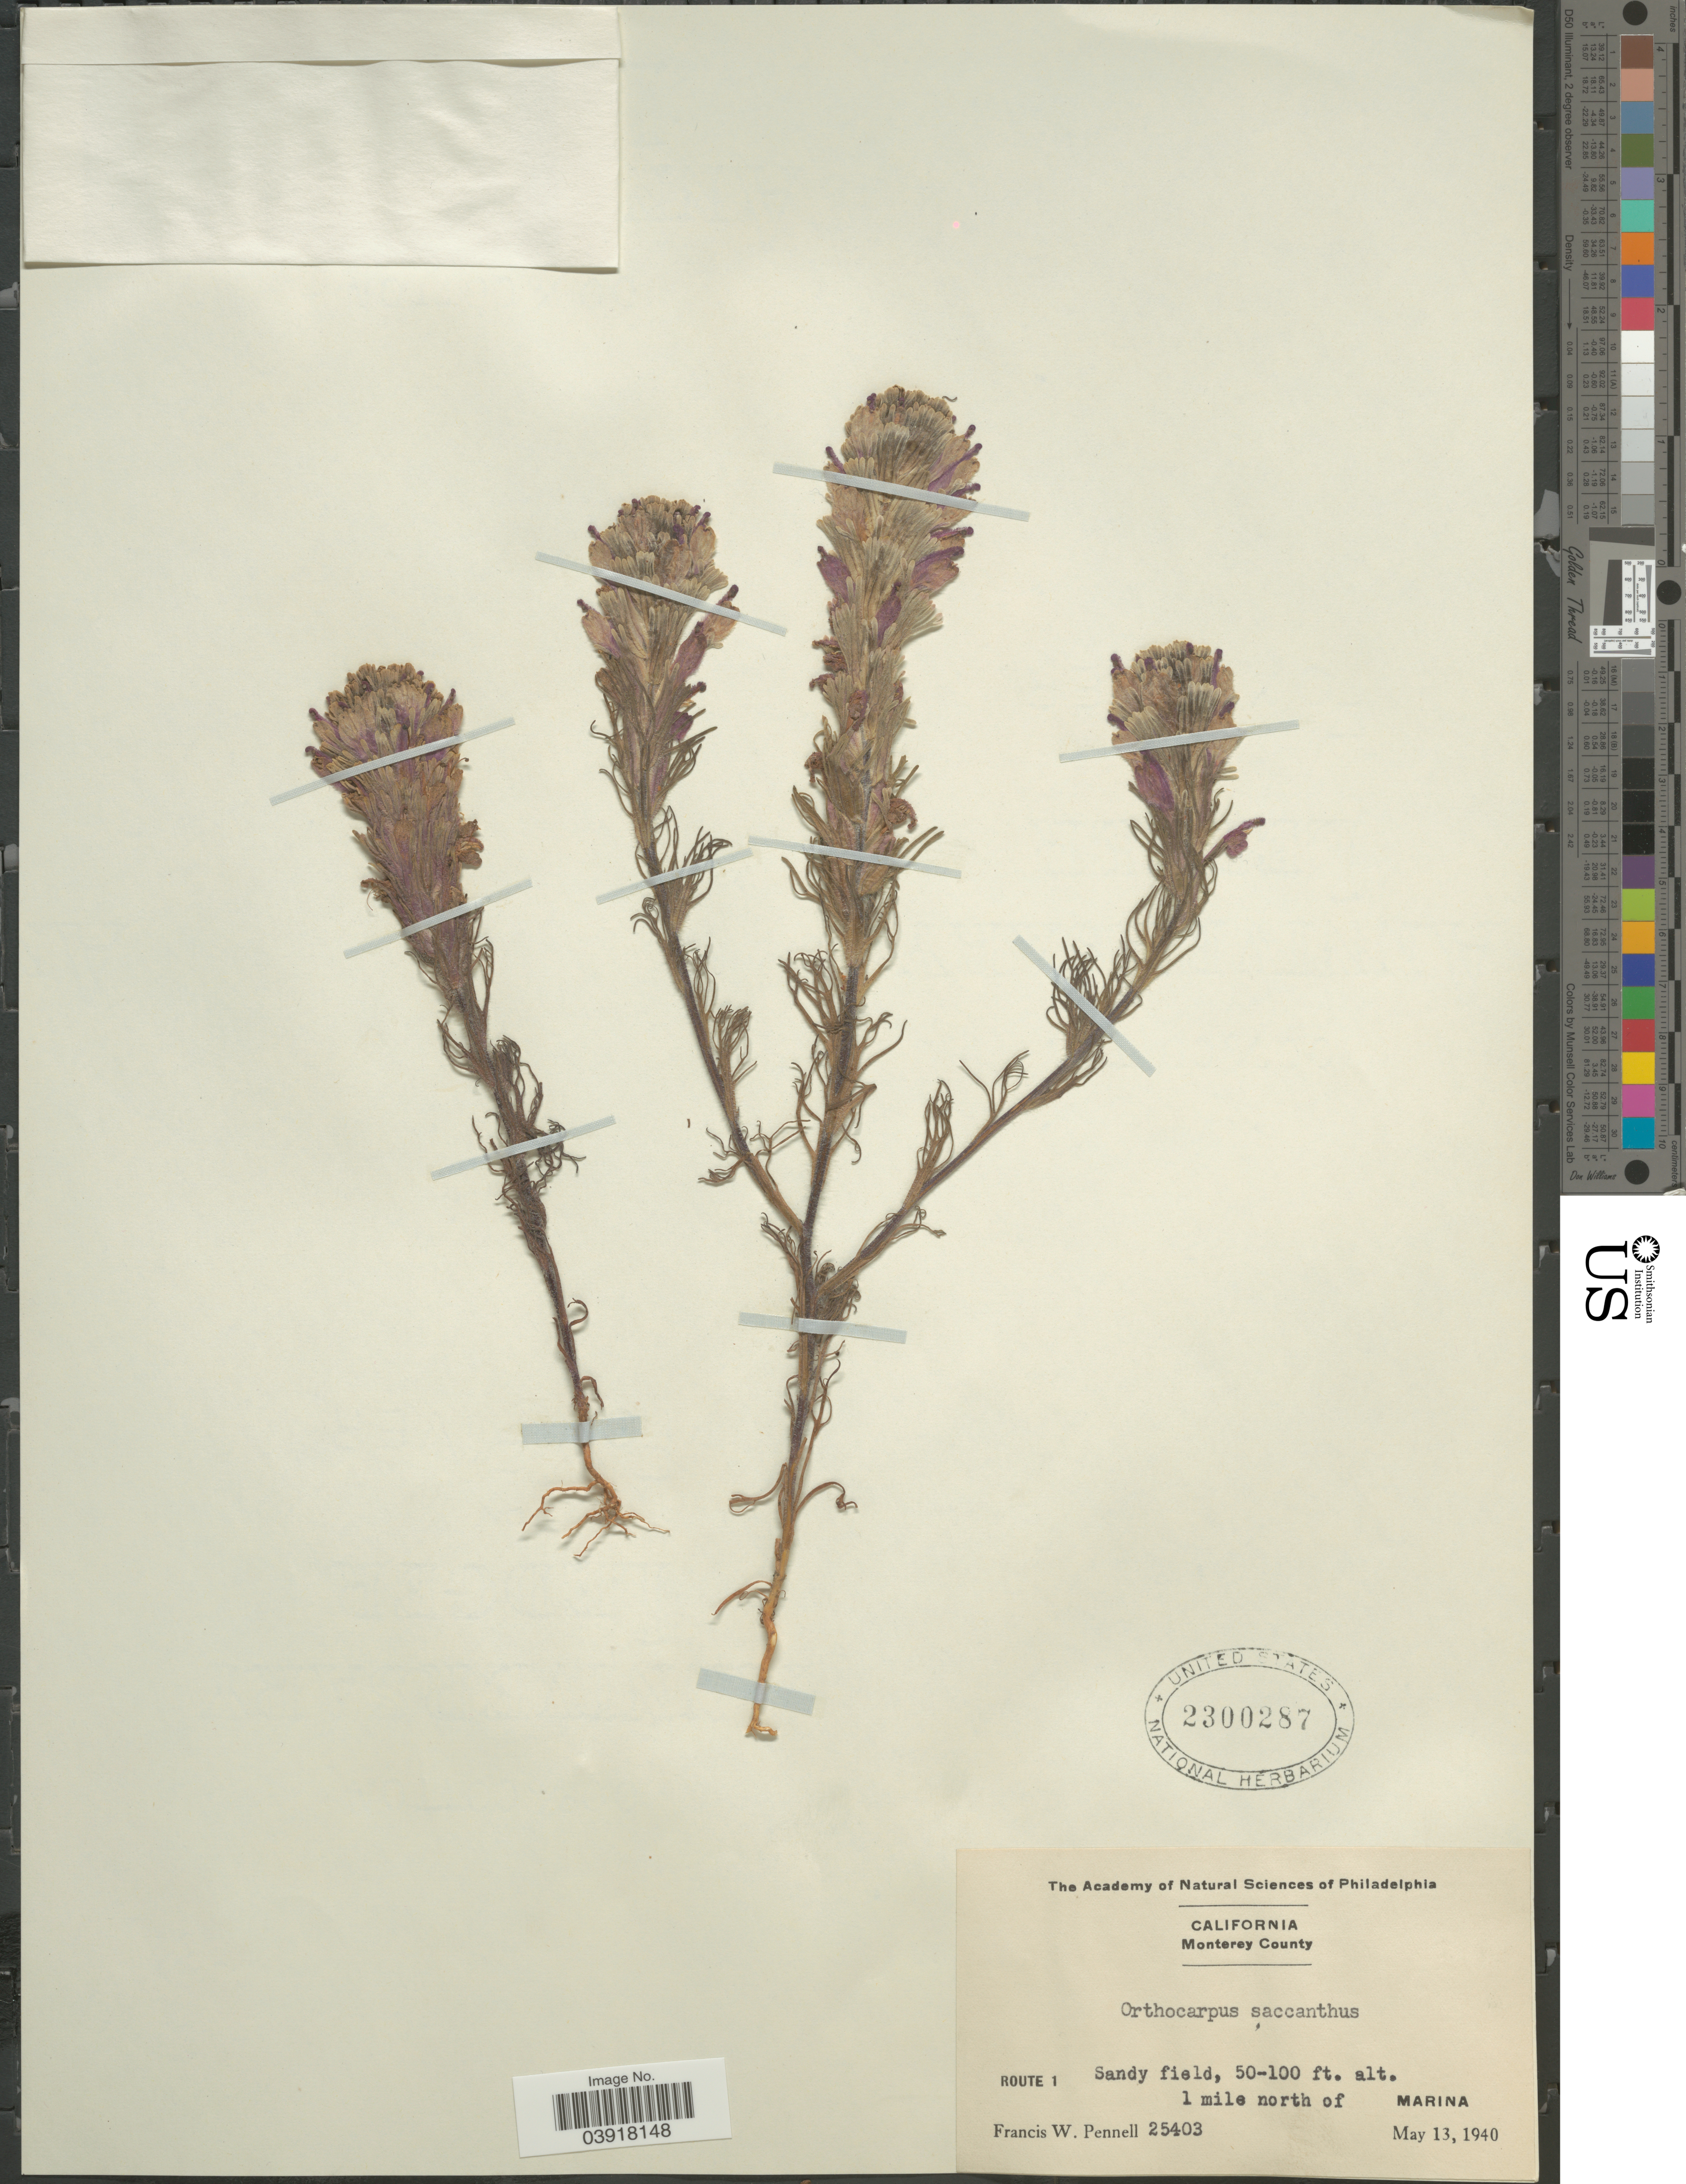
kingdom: Plantae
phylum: Tracheophyta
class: Magnoliopsida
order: Lamiales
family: Orobanchaceae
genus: Orthocarpus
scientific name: Orthocarpus sp.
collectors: F. W. Pennell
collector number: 25403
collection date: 1940-05-13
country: United States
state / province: California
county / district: Monterey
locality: Monterey County. Route 1. 1 mile north of Marina.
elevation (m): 15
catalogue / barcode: US 2300287